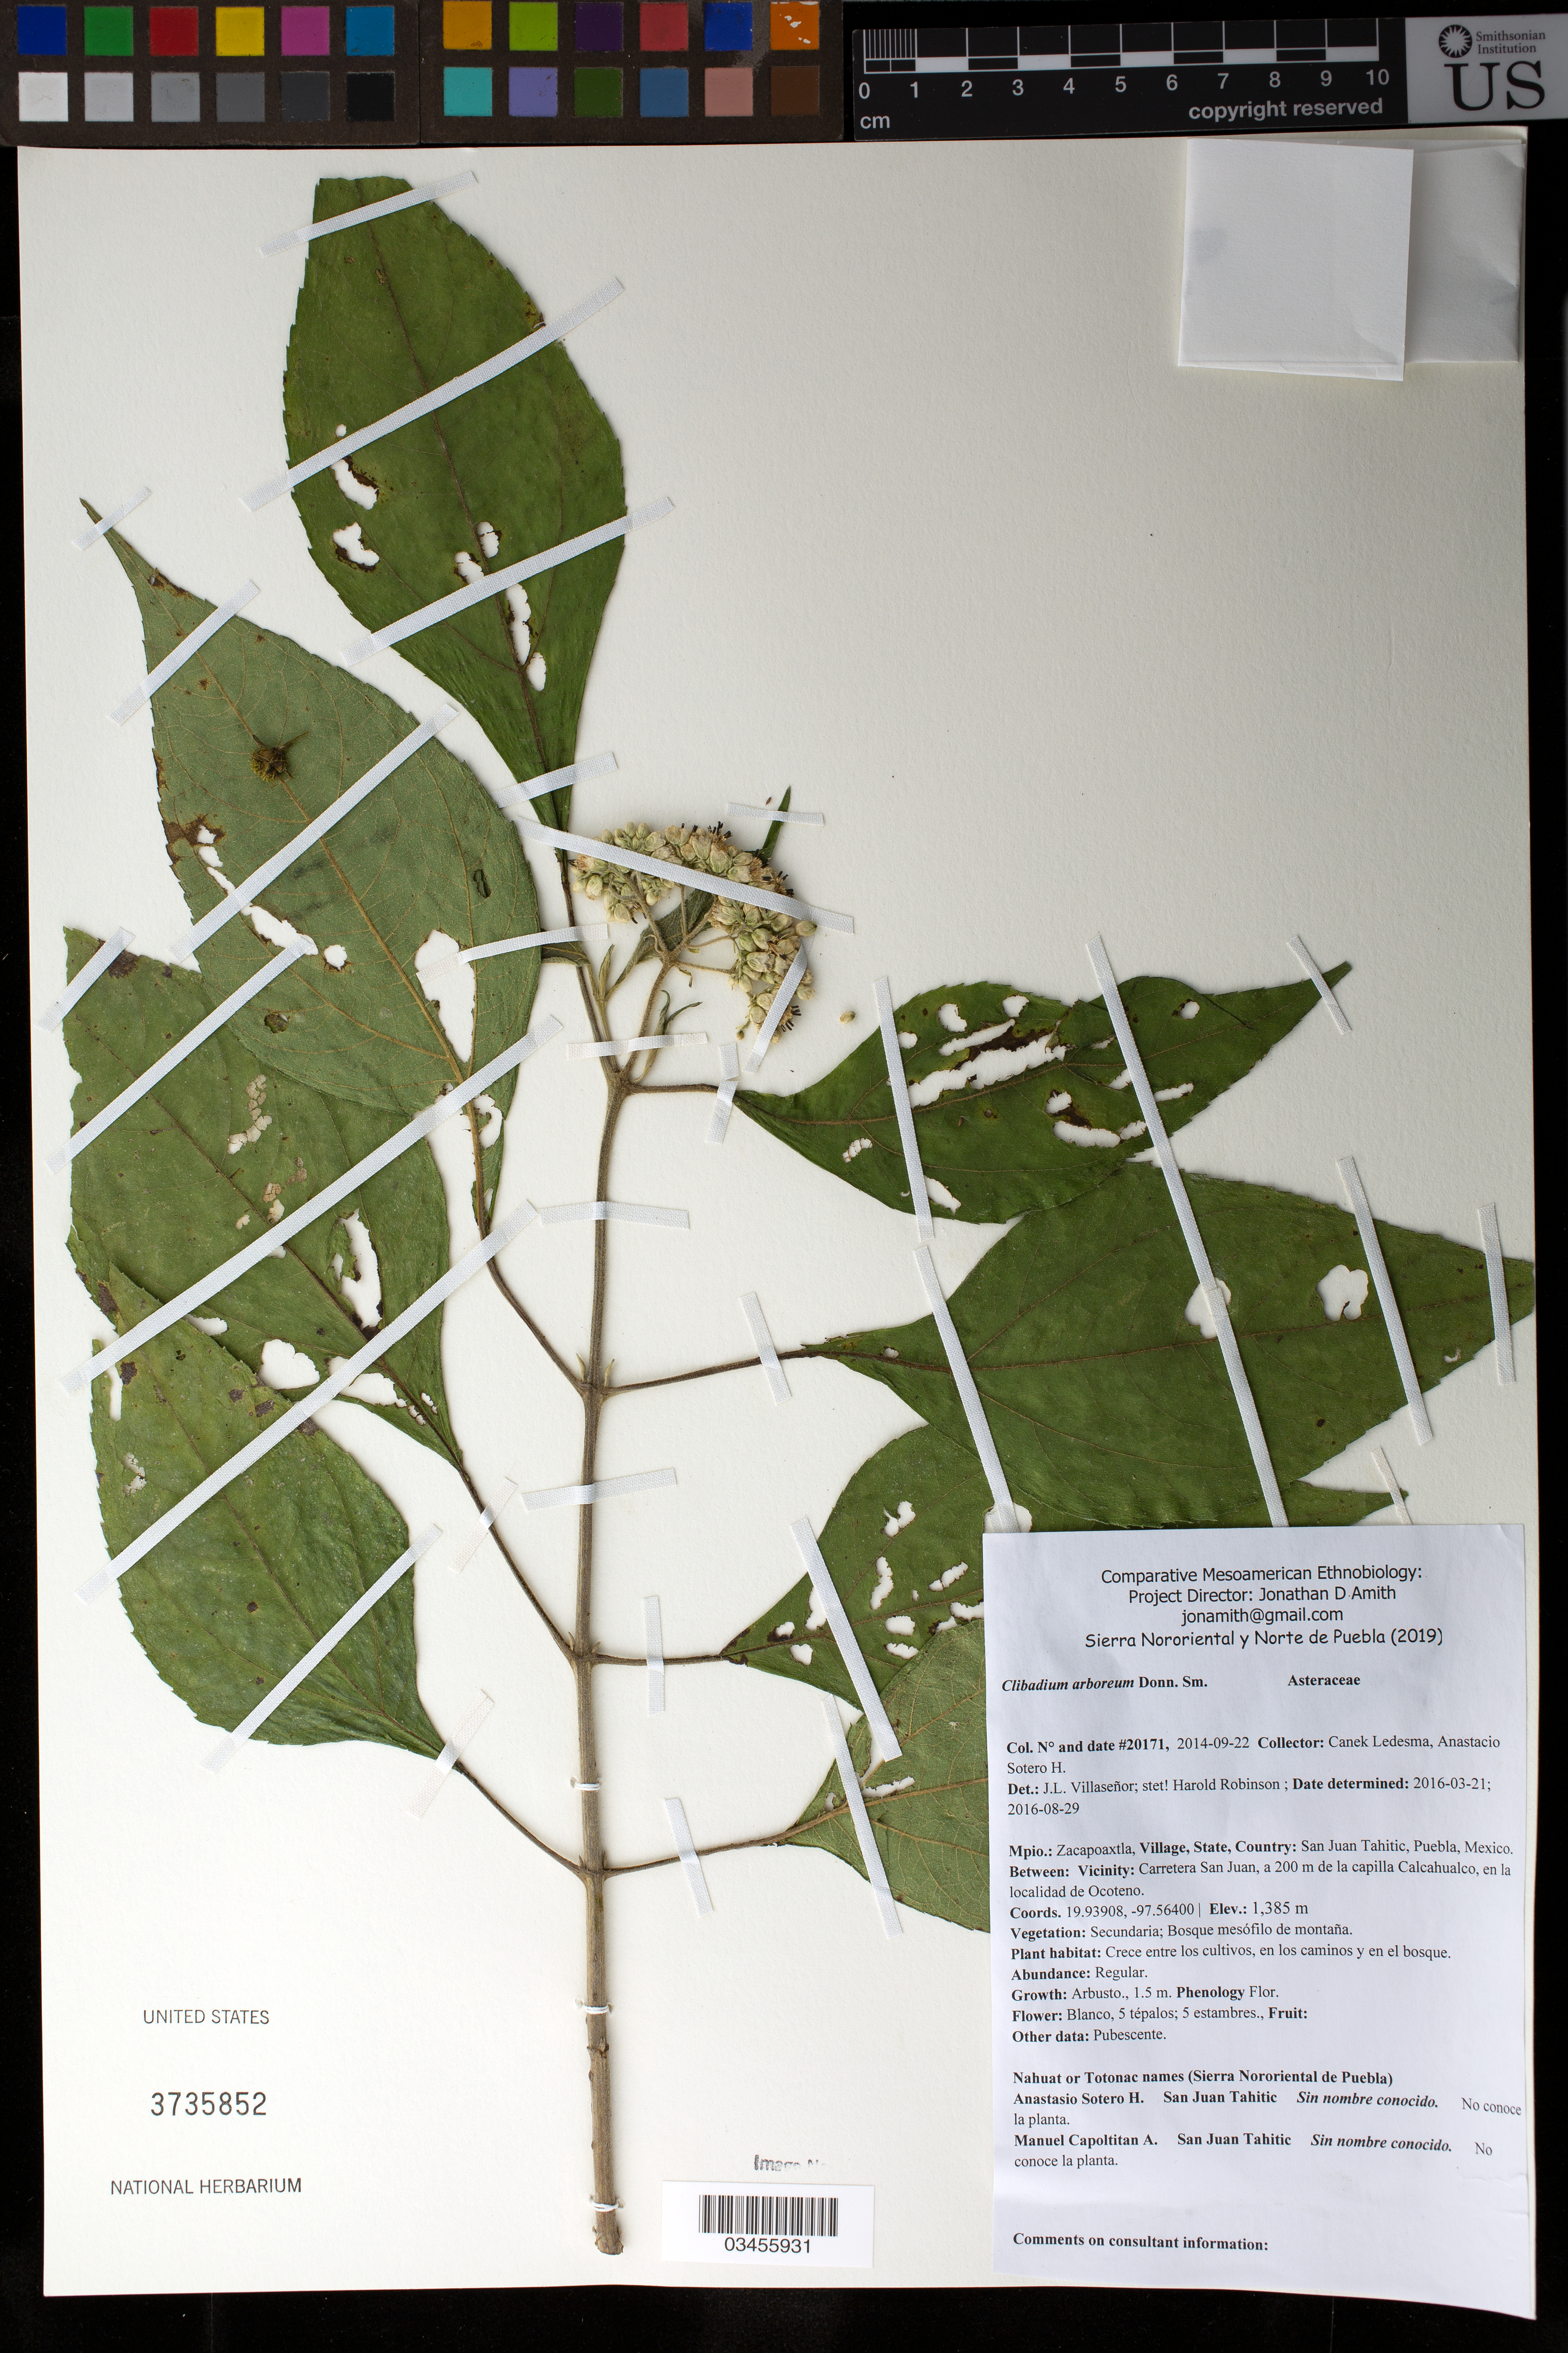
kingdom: Plantae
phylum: Tracheophyta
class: Magnoliopsida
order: Asterales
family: Asteraceae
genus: Clibadium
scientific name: Clibadium arboreum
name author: Donn. Sm.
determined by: Robinson, Harold E., (US)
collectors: Canek Ledesma C.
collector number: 20171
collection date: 2014-09-22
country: México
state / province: Puebla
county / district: Zacapoaxtla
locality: PUEBLO: San Juan Tahitic; LOCALIDAD EXACTA: Carretera San Juan, a 200 m de la capilla Calcahualco, en la localidad de Ocoteno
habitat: Bosque mesófilo de montaña; crece entre los cultivos, en los caminos y en el bosque.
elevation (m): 1385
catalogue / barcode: US 3735852